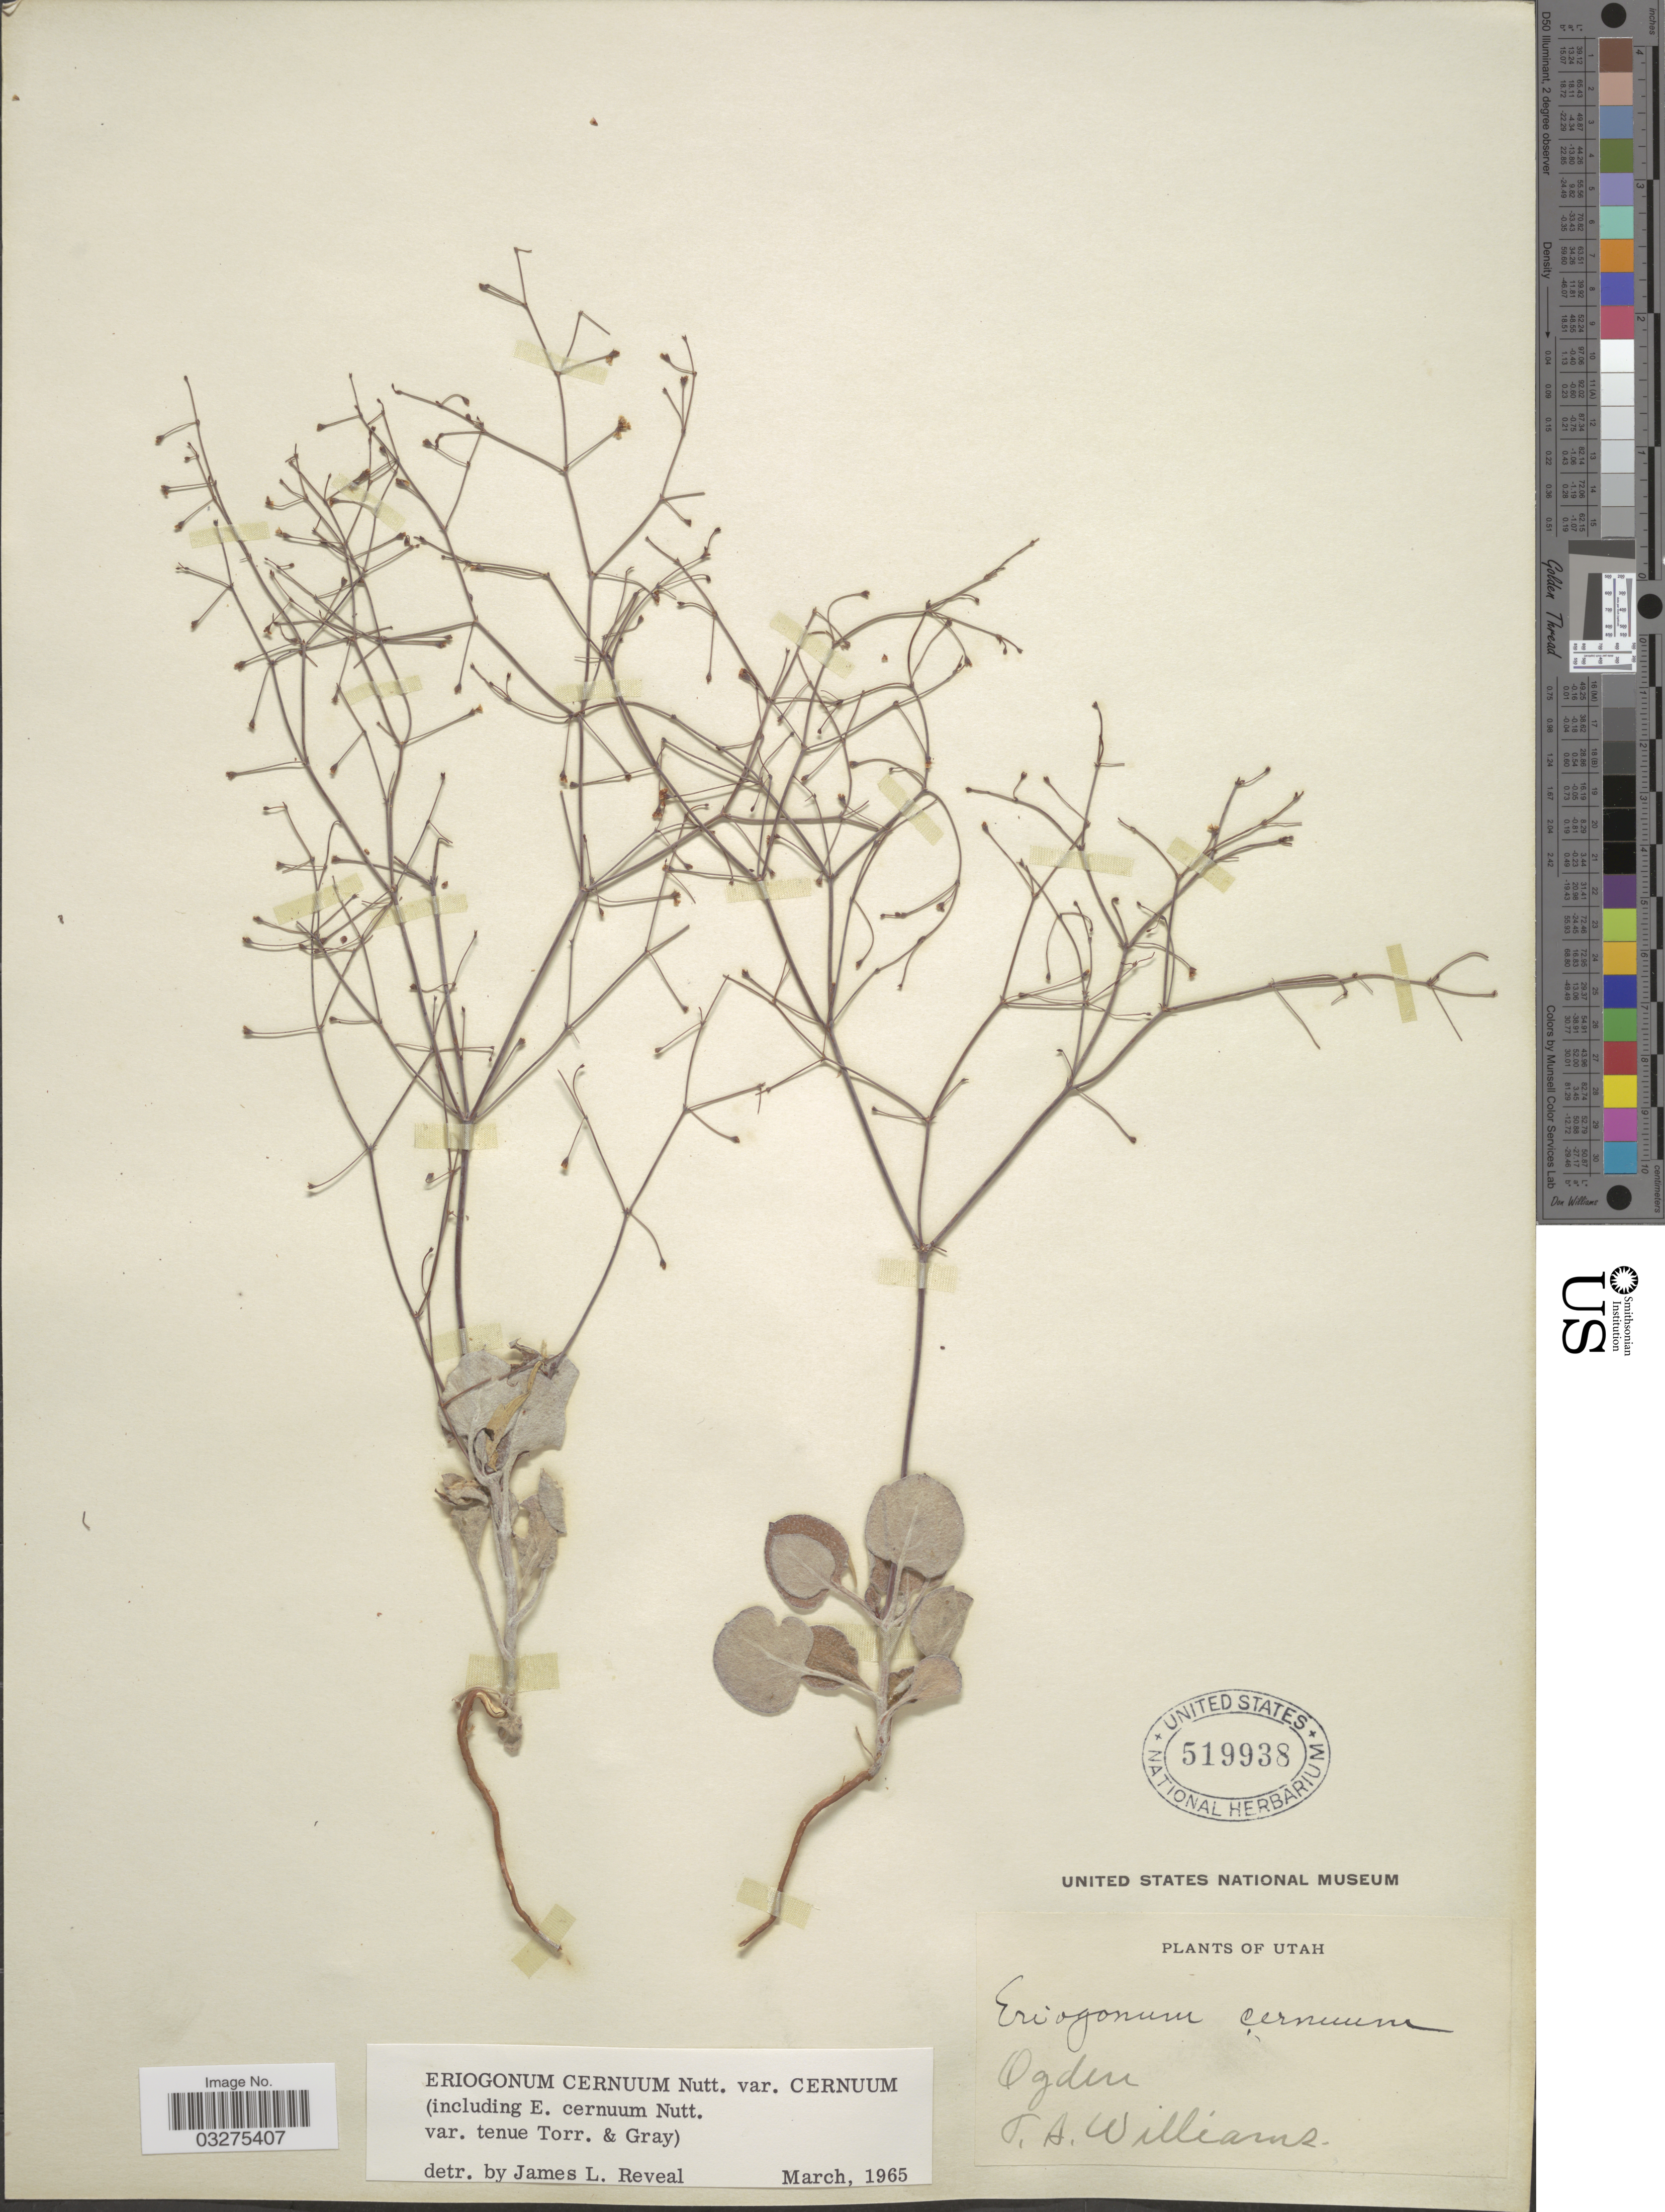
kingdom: Plantae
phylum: Tracheophyta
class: Magnoliopsida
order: Caryophyllales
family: Polygonaceae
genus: Eriogonum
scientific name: Eriogonum cernuum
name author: Nutt.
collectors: T. Williams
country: United States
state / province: Utah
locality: Ogden.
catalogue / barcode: US 519938